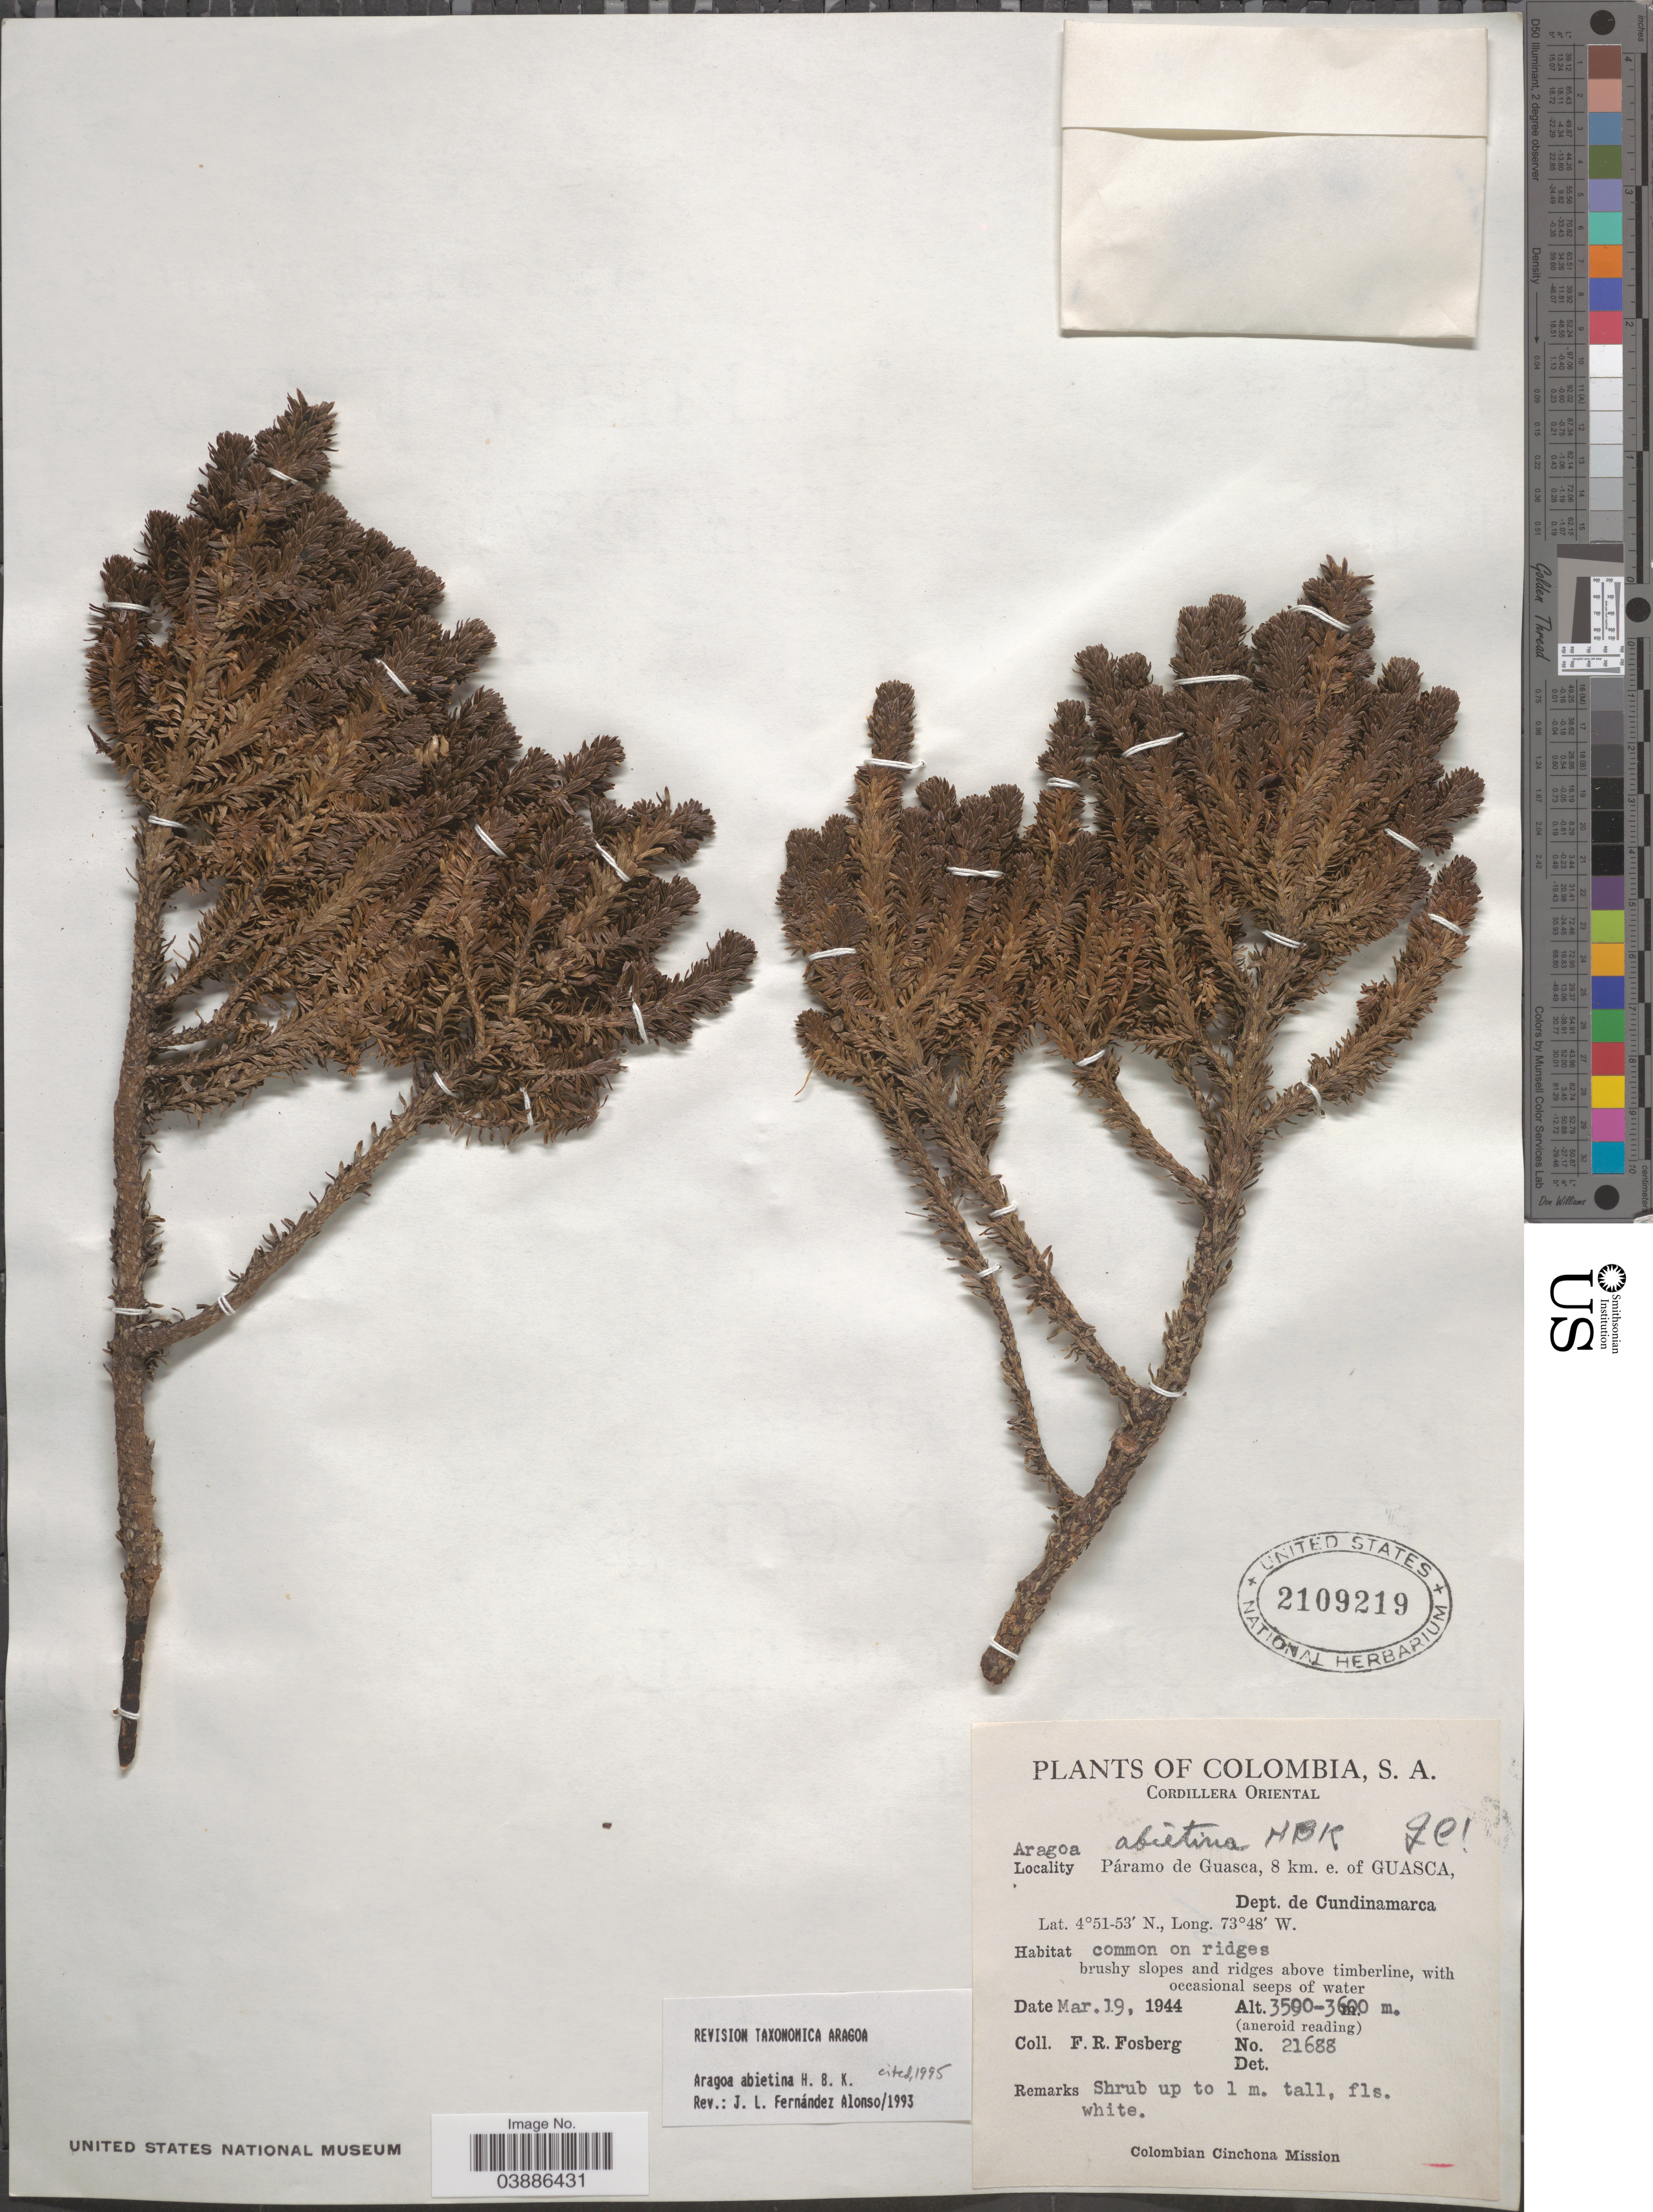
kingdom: Plantae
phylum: Tracheophyta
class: Magnoliopsida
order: Lamiales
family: Plantaginaceae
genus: Aragoa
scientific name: Aragoa abietina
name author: Kunth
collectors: F. R. Fosberg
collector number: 21688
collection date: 1944-03-19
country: Colombia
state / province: Cundinamarca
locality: Cordillera Oriental. Páramo de Guasca, 8 km. e. of Guasca, Dept. de Cundinamarca.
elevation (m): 3590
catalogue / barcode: US 2109219